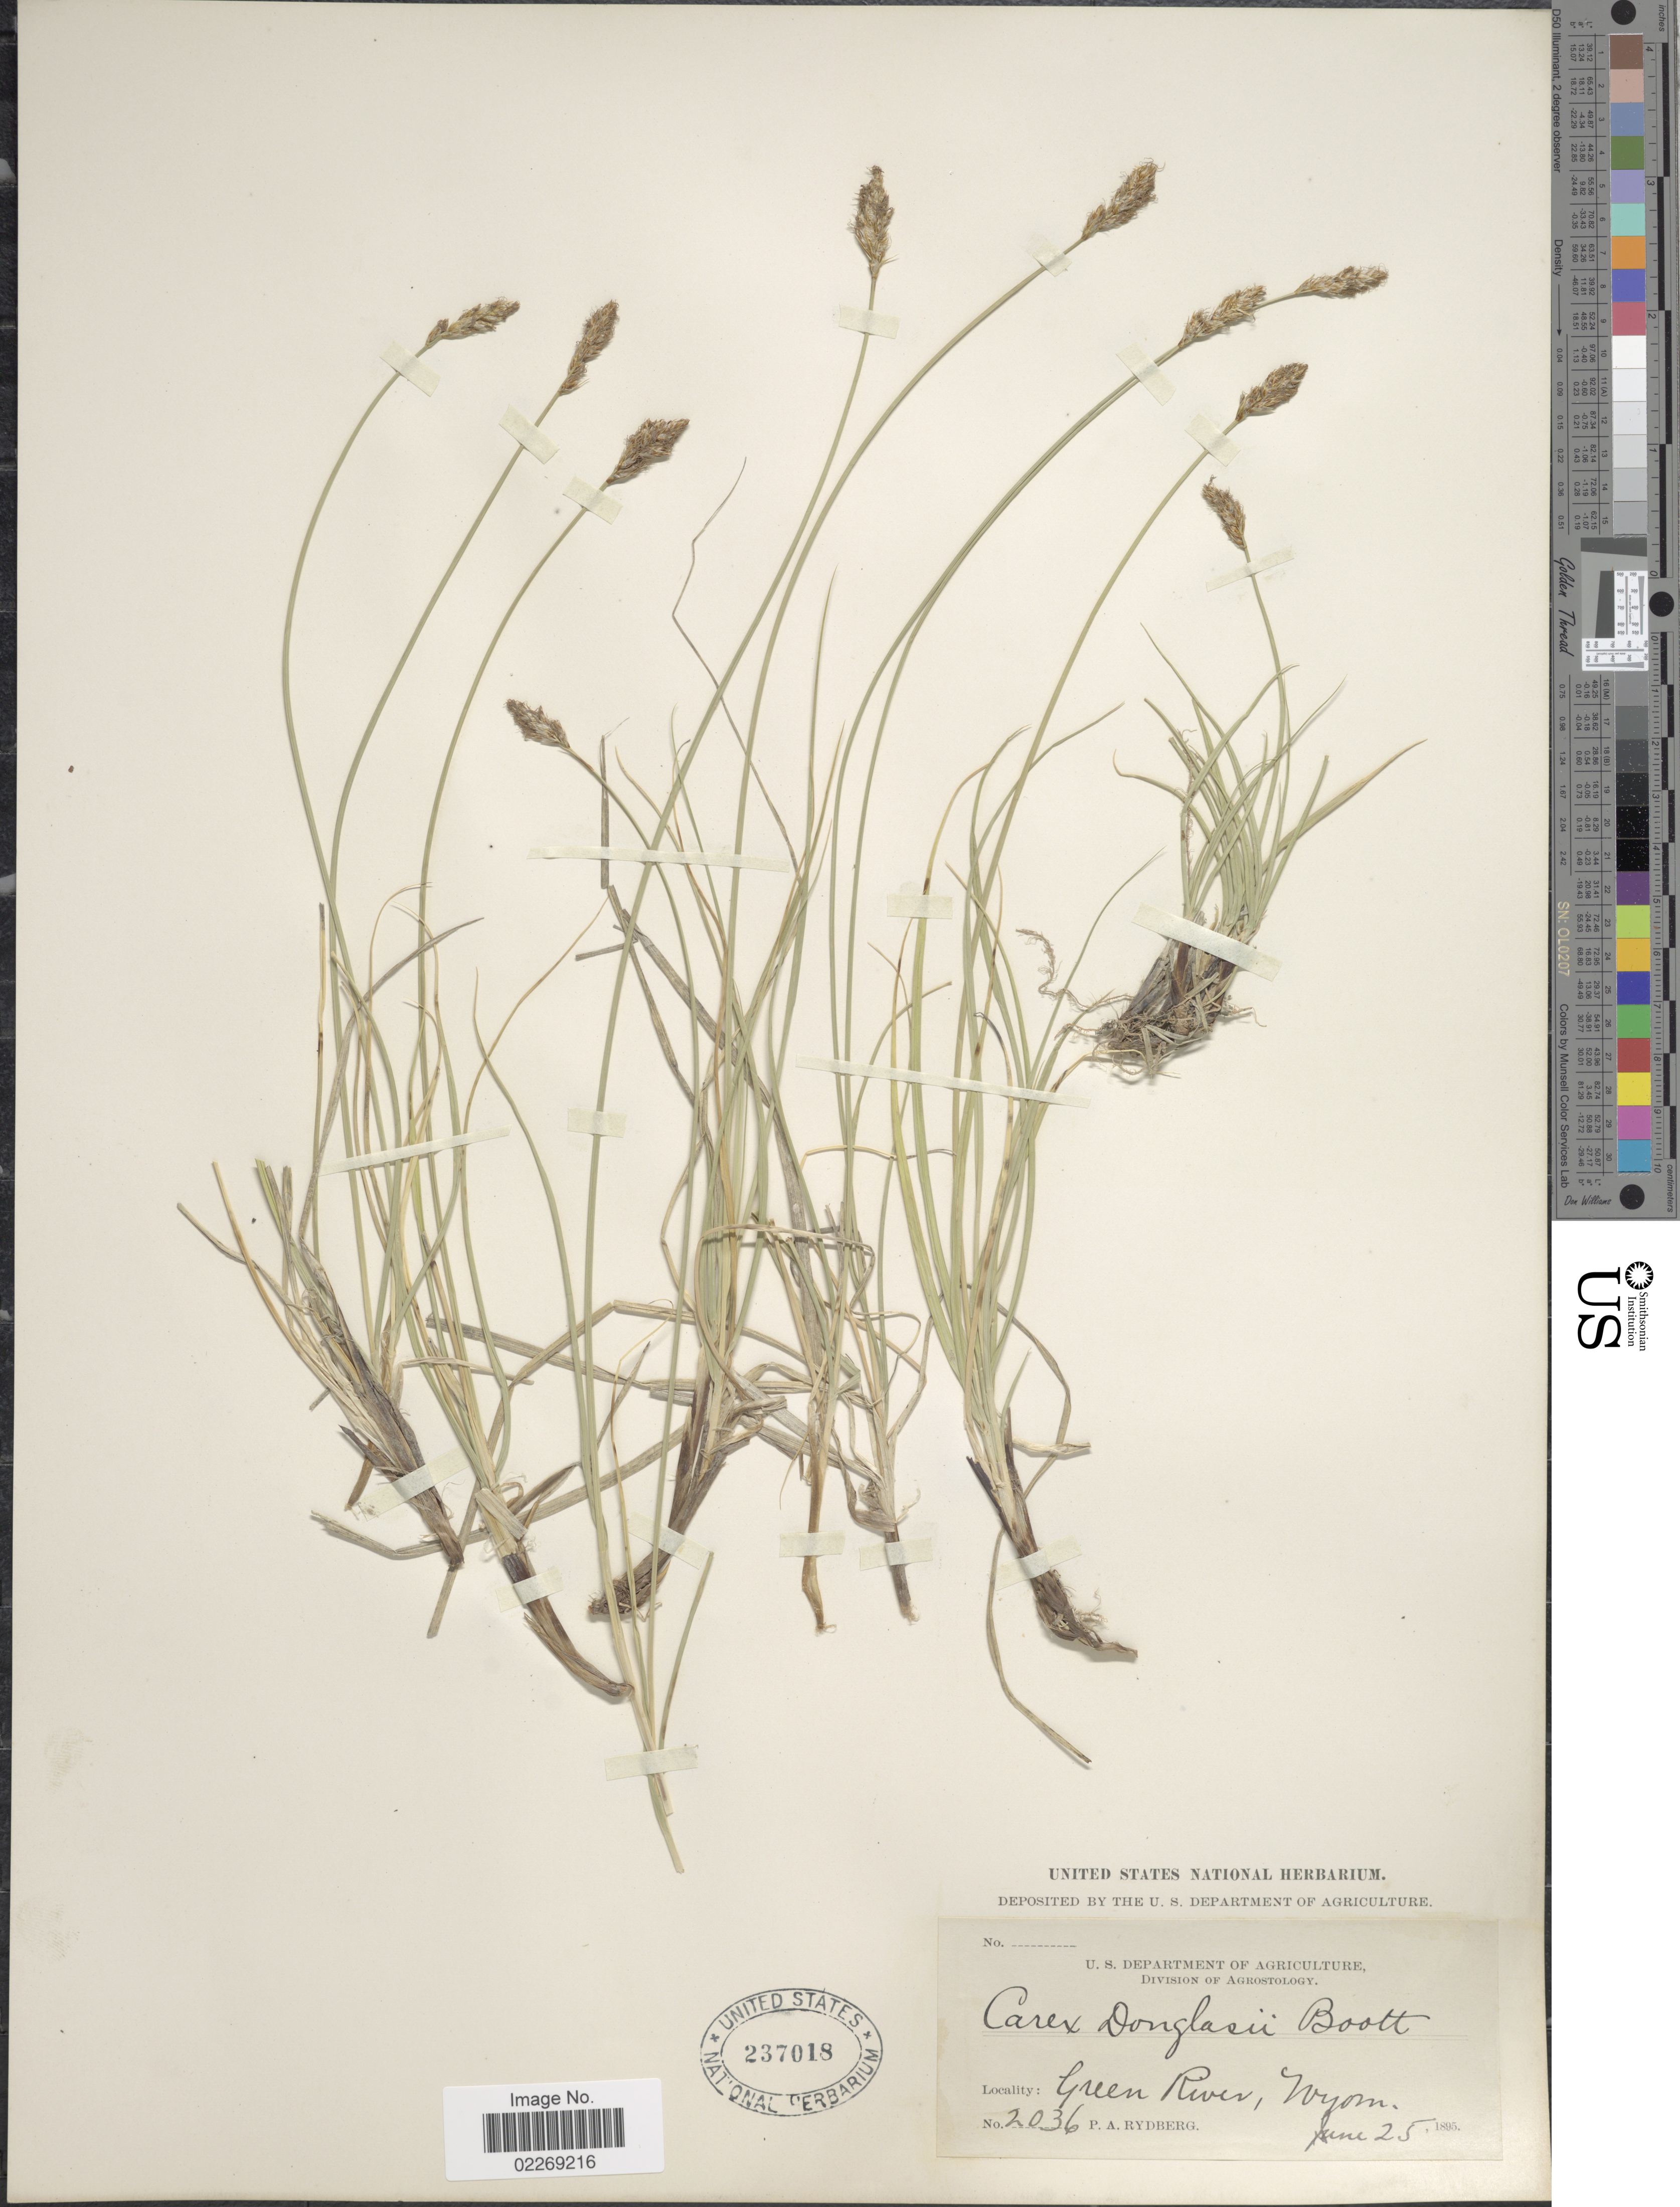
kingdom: Plantae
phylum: Tracheophyta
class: Liliopsida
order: Poales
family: Cyperaceae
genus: Carex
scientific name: Carex douglasii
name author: Boott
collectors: P. A. Rydberg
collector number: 2036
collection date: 1895-06-25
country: United States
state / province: Wyoming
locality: Green River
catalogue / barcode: US 237018